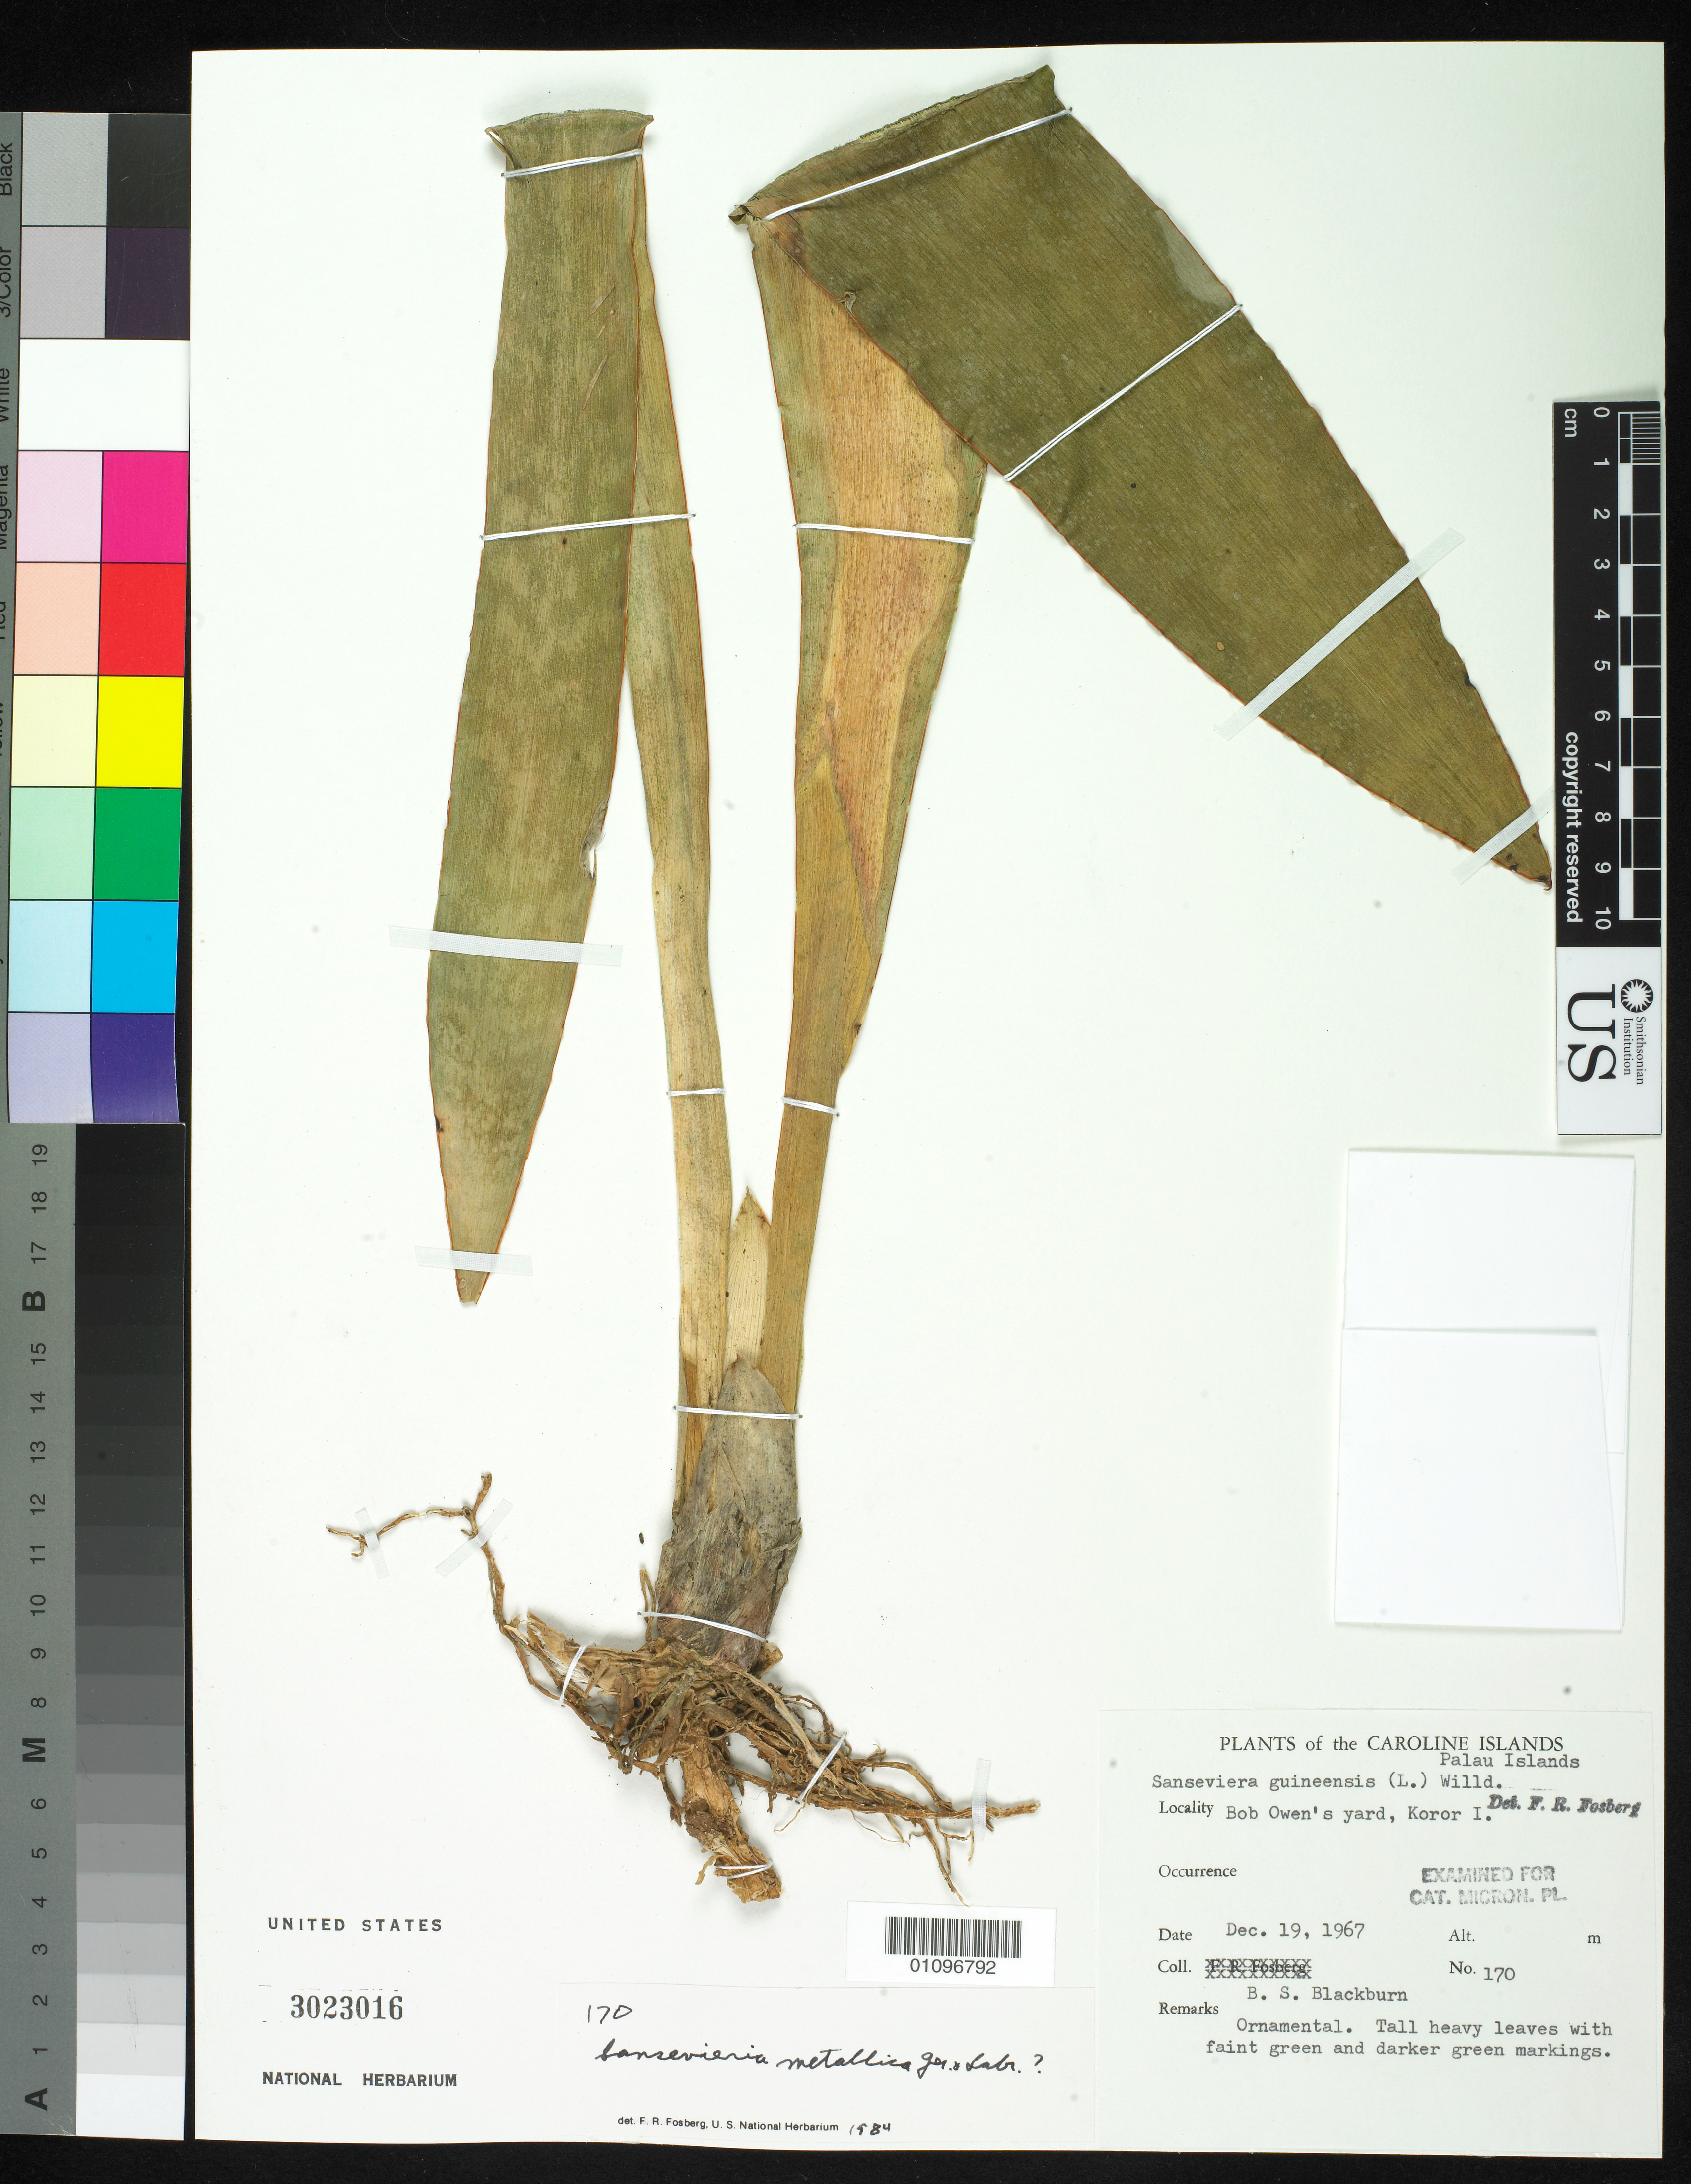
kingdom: Plantae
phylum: Tracheophyta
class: Liliopsida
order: Asparagales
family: Asparagaceae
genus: Dracaena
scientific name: Dracaena zebra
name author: Byng & Christenh.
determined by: Wagner, W. L., (BOT), Smithsonian Institution - National Museum of Natural History (UNITED STATES)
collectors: B. S. Blackburn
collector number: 170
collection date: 1967-12-19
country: Palau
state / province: Koror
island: Oreor (Koror)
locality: Bob Owen's Yard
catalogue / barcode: US 3023016